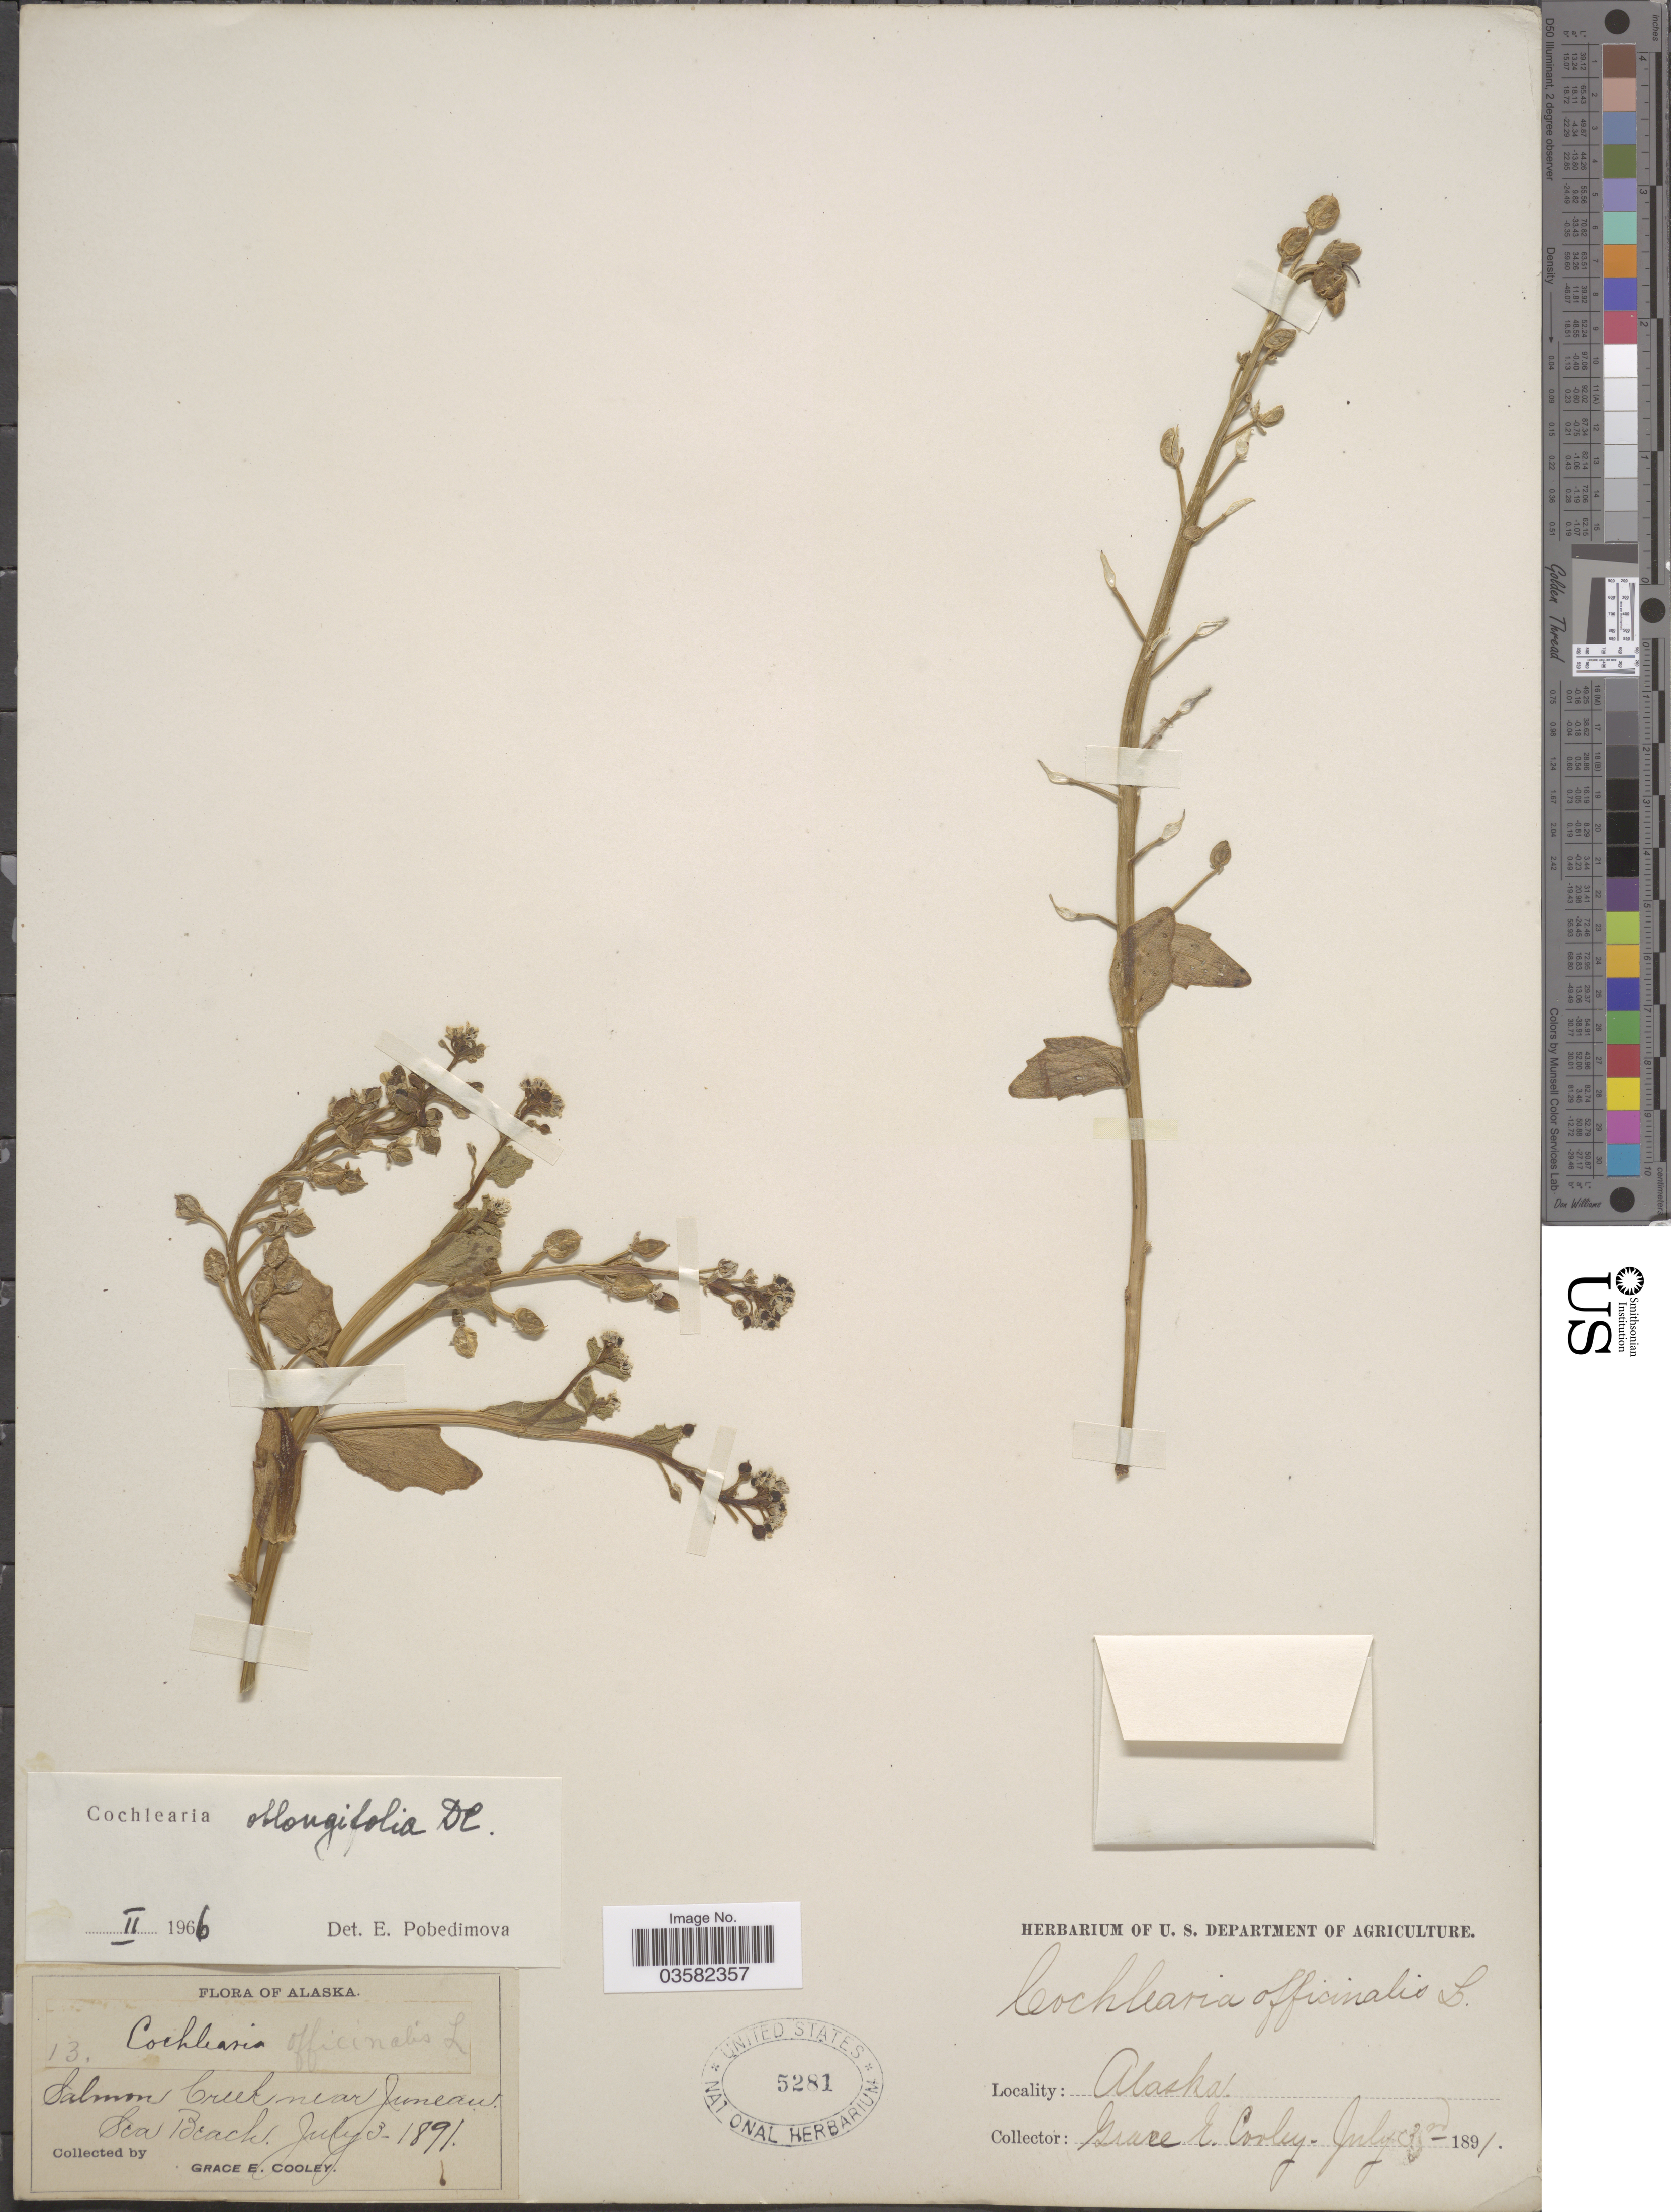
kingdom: Plantae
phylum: Tracheophyta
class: Magnoliopsida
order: Brassicales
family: Brassicaceae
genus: Cochlearia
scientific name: Cochlearia oblongifolia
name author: DC.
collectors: G. E. Cooley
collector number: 13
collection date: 1891-07-03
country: United States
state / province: Alaska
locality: Salmon Creek near Juneau. Sea Beach.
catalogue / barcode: US 5281